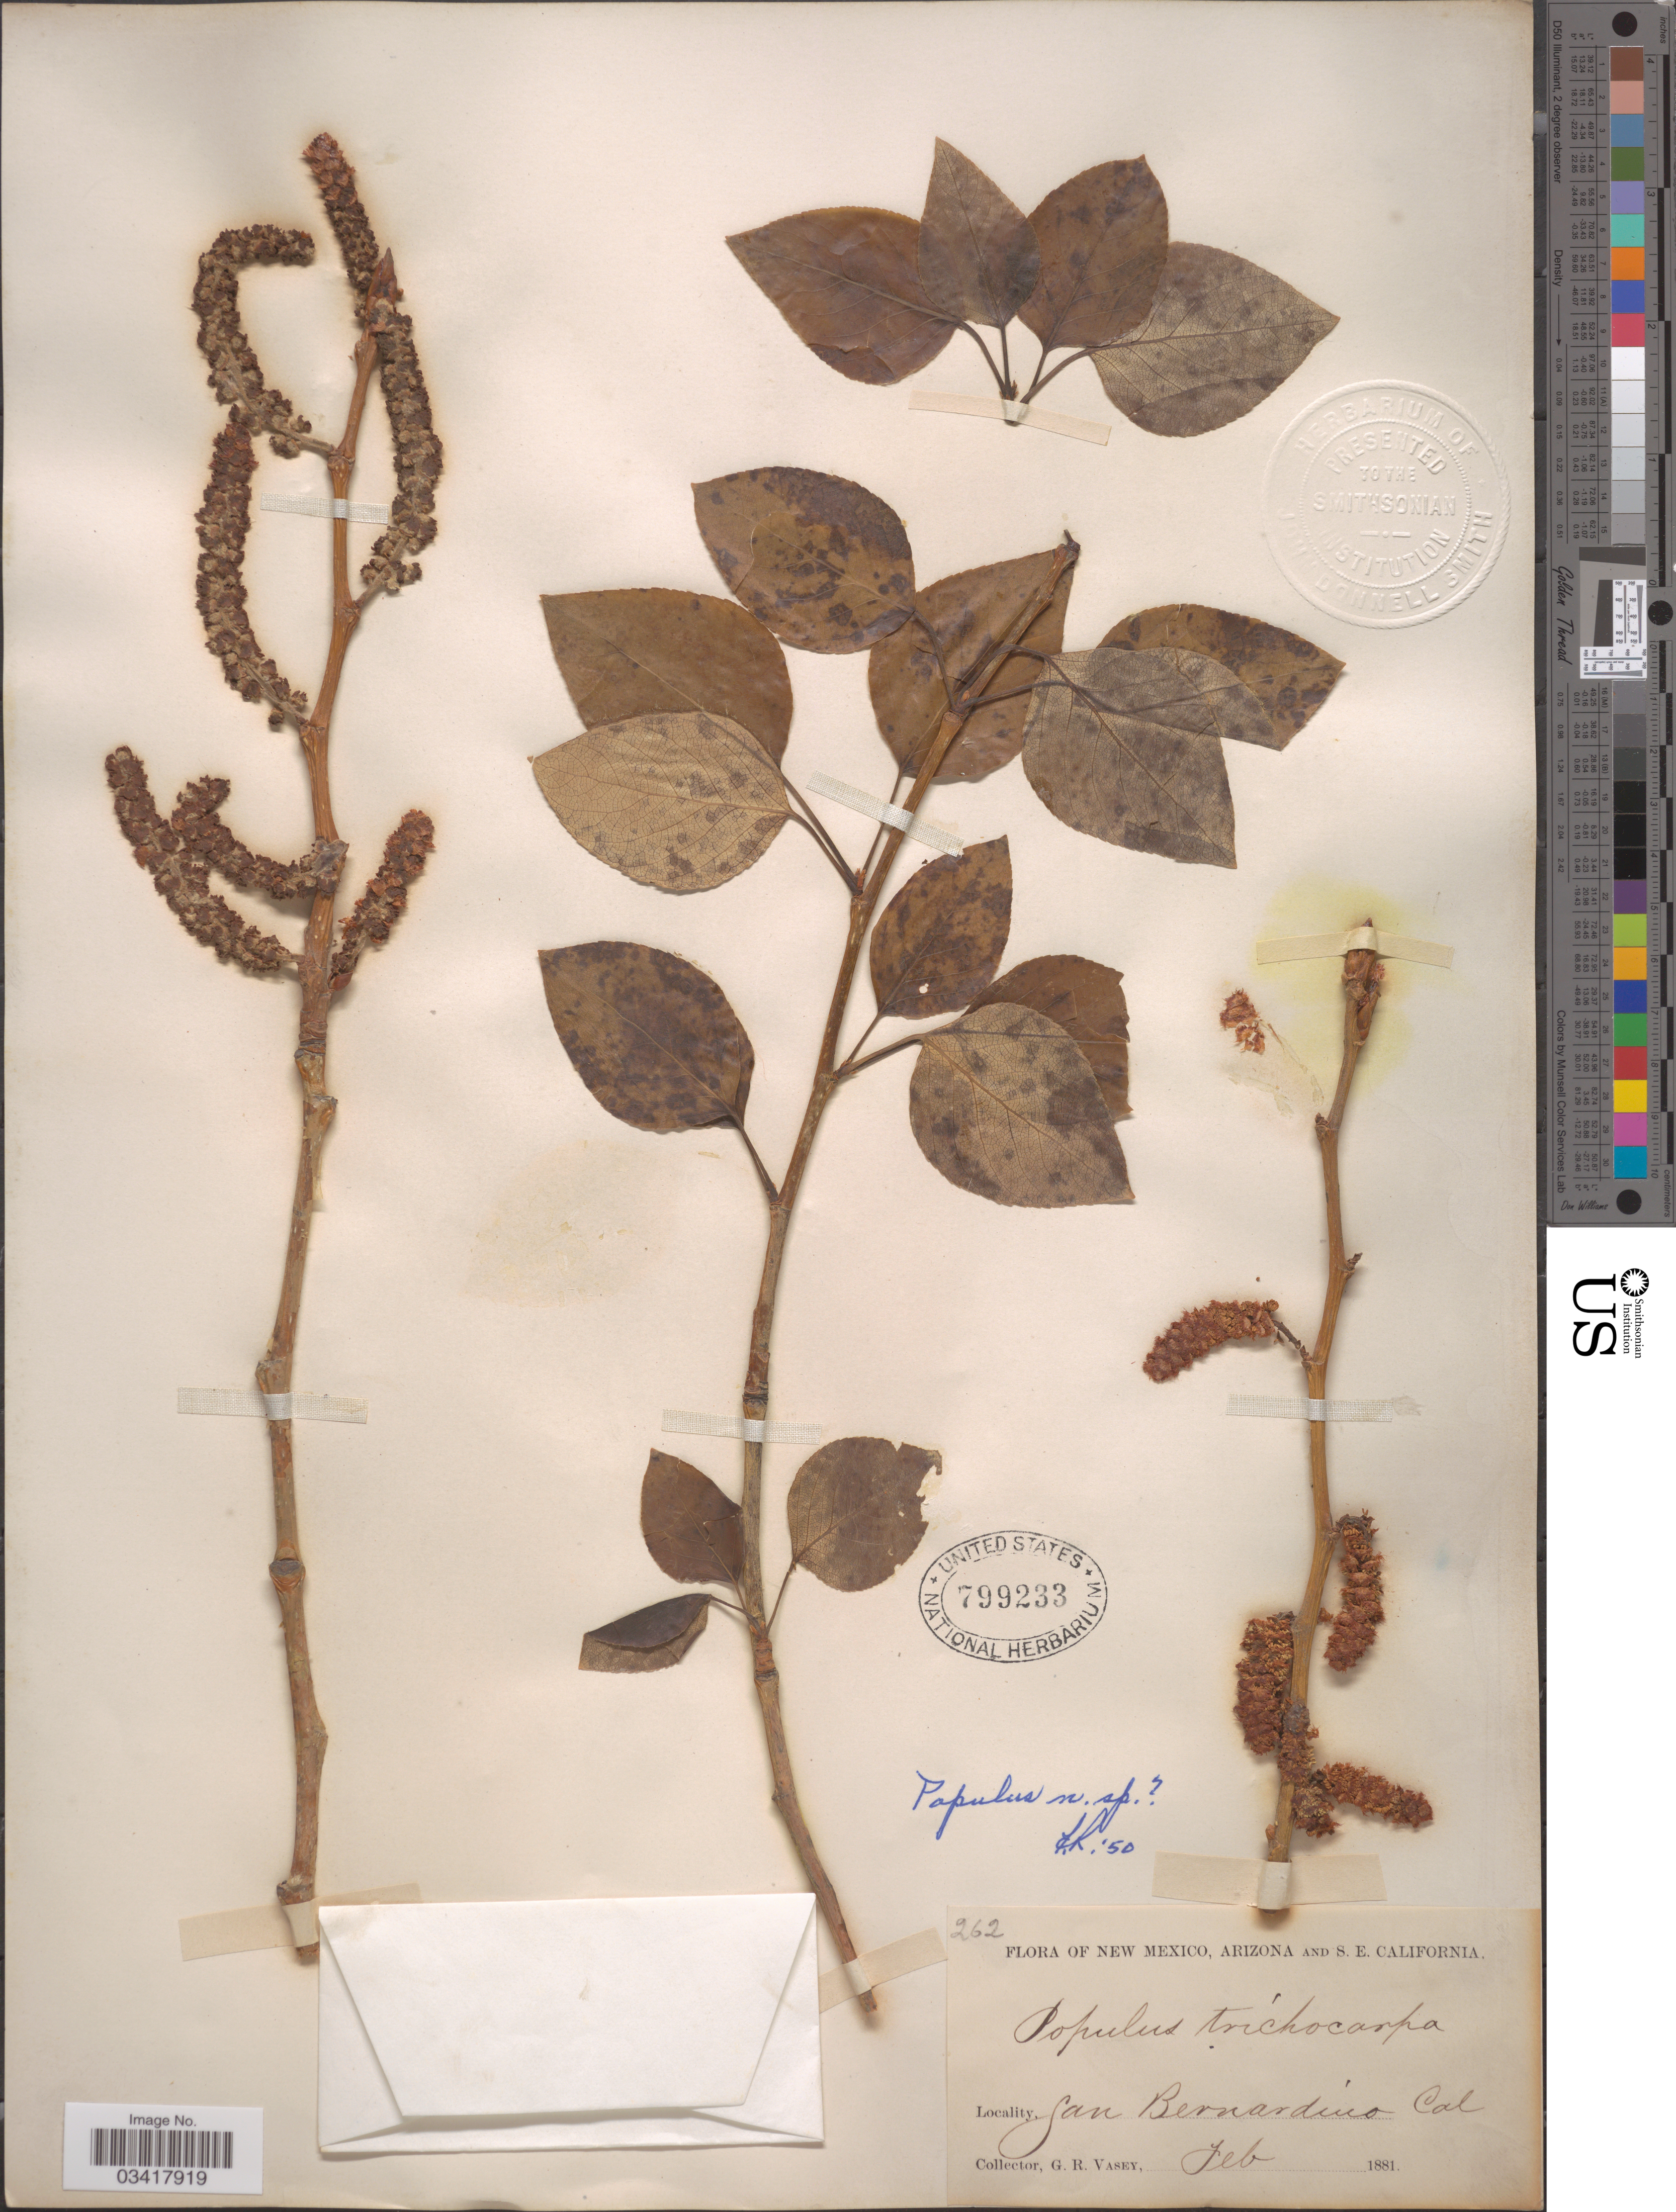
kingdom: Plantae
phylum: Tracheophyta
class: Magnoliopsida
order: Malpighiales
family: Salicaceae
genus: Populus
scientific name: Populus trichocarpa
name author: Torr. & A. Gray ex W. Hook.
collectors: G. R. Vasey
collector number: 262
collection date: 1881-02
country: United States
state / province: California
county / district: San Bernardino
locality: San Bernardino S.E. California.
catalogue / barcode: US 799233